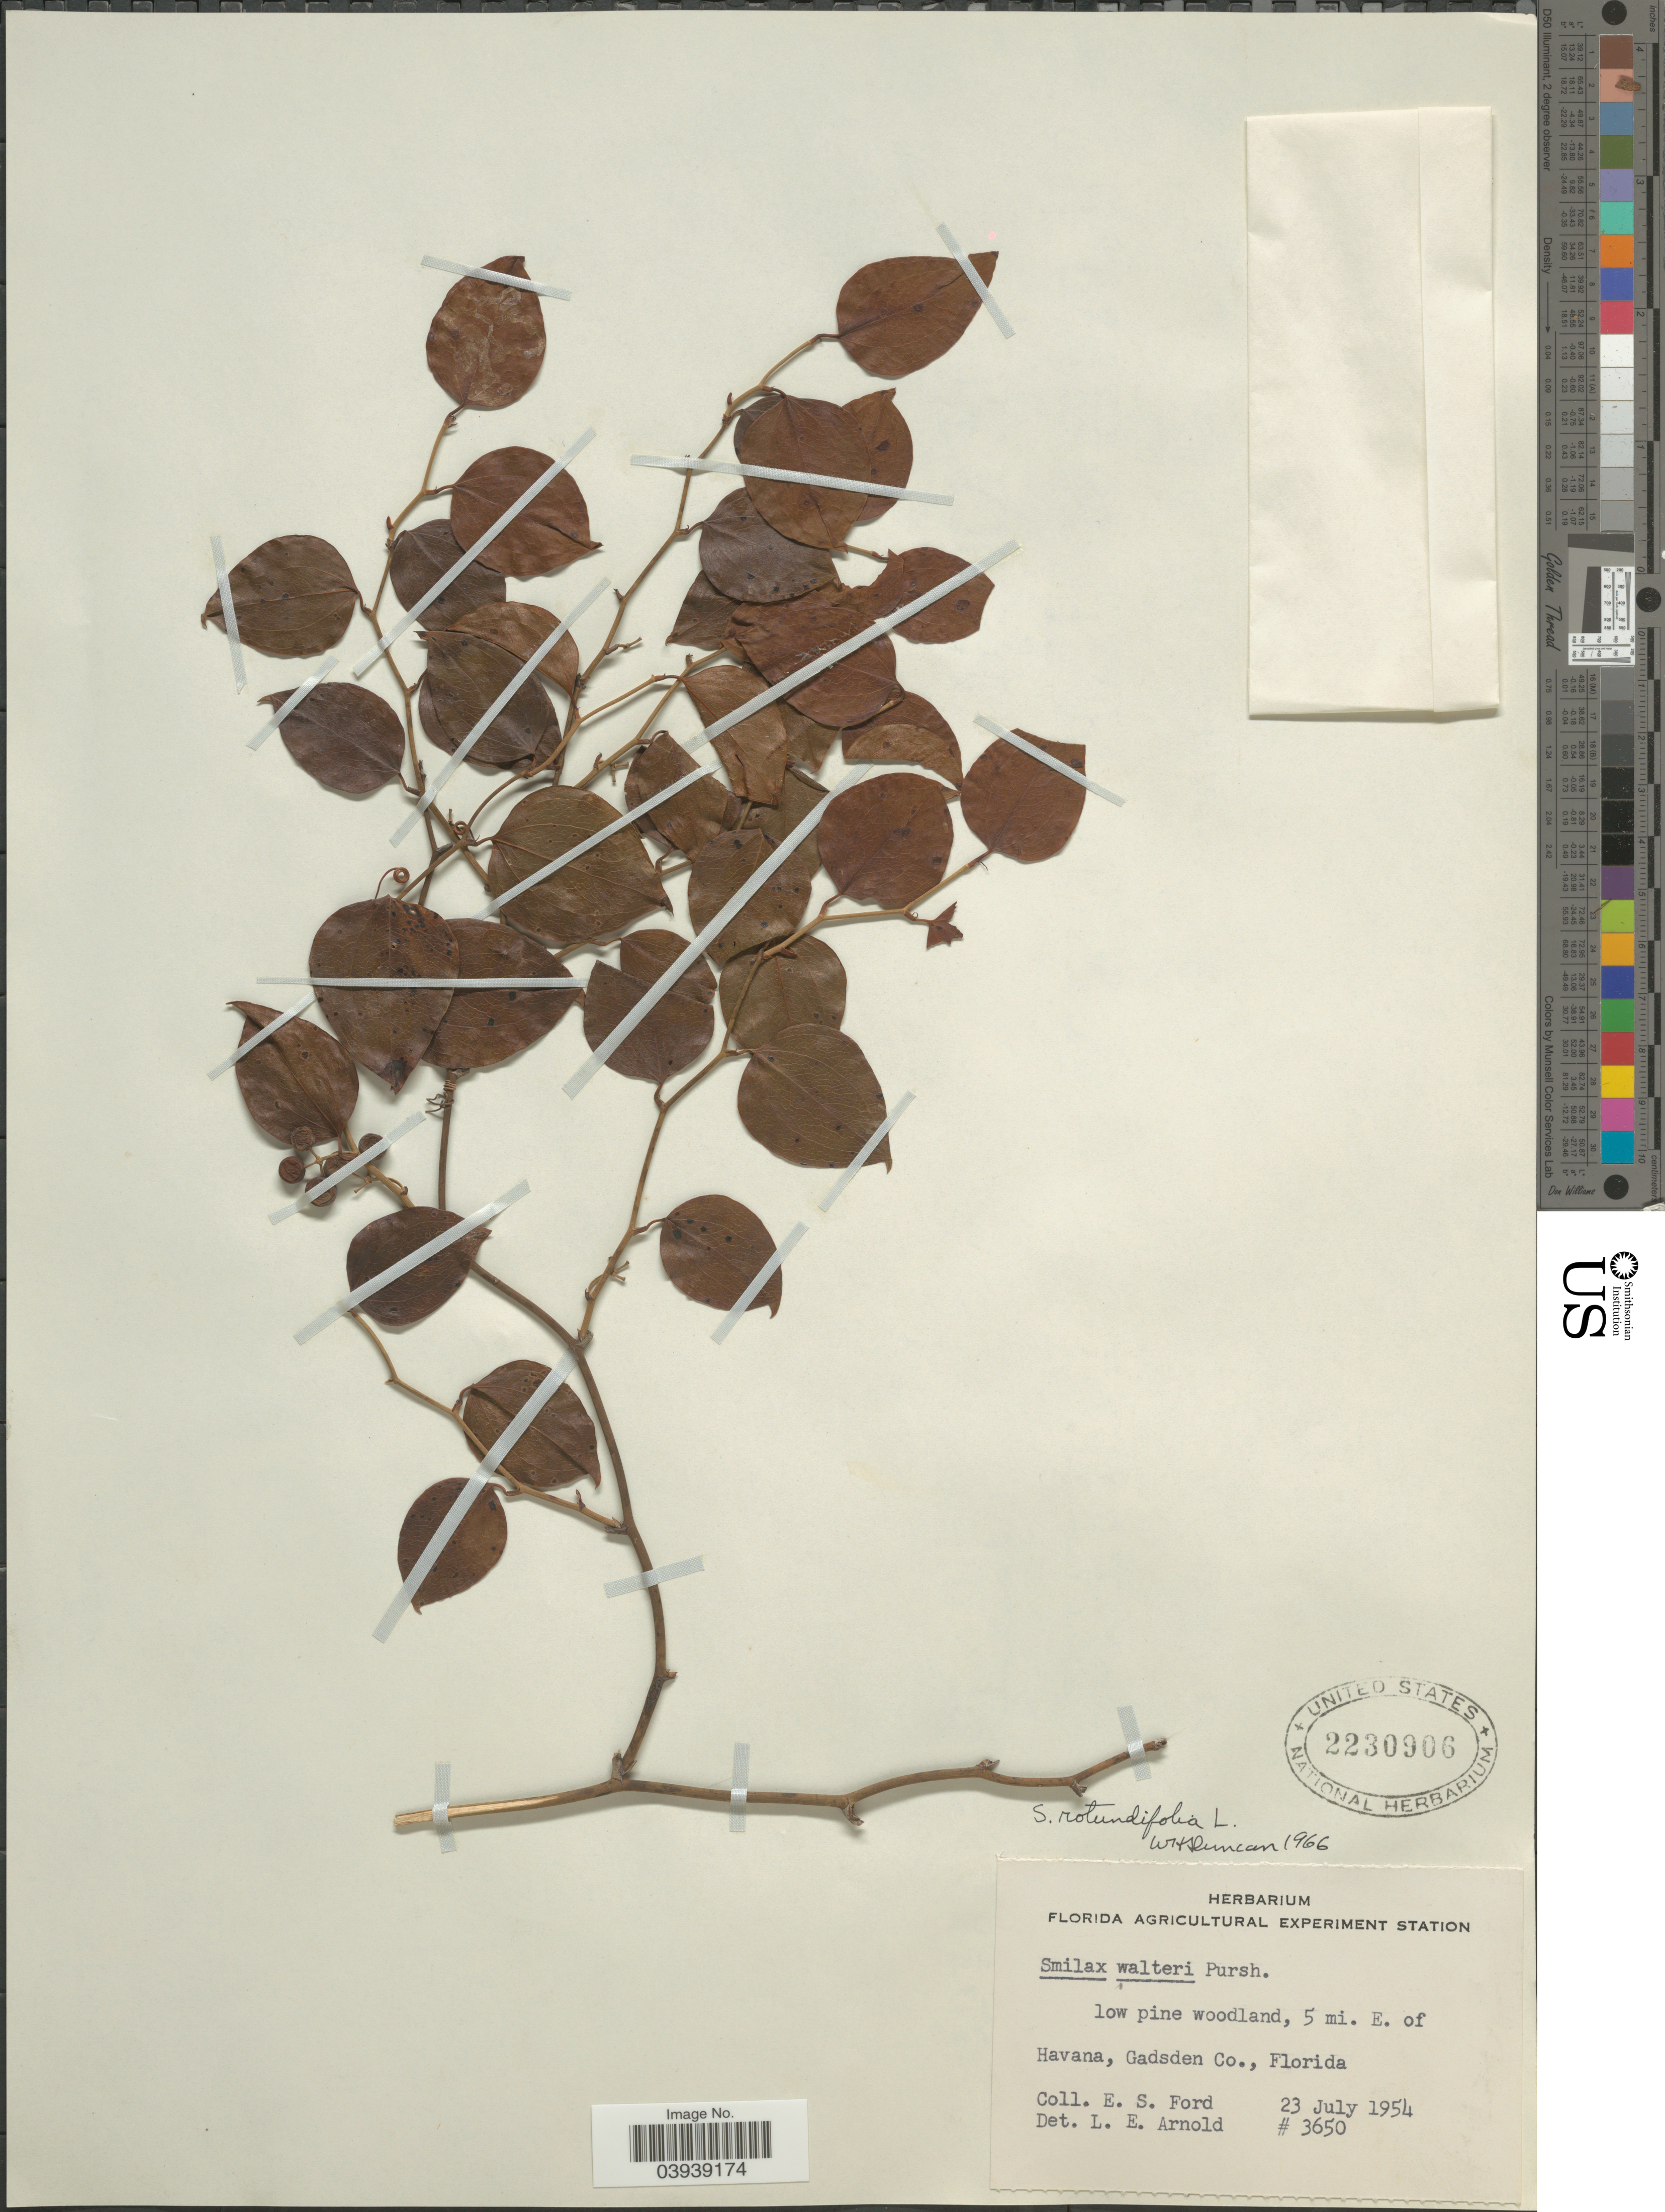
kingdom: Plantae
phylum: Tracheophyta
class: Liliopsida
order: Liliales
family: Smilacaceae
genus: Smilax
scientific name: Smilax rotundifolia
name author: L.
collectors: E. Ford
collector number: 3650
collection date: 1954-07-23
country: United States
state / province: Florida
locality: Low pine woodland, 5 mi. E. of Havana, Gadsden Co.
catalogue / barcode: US 2230906